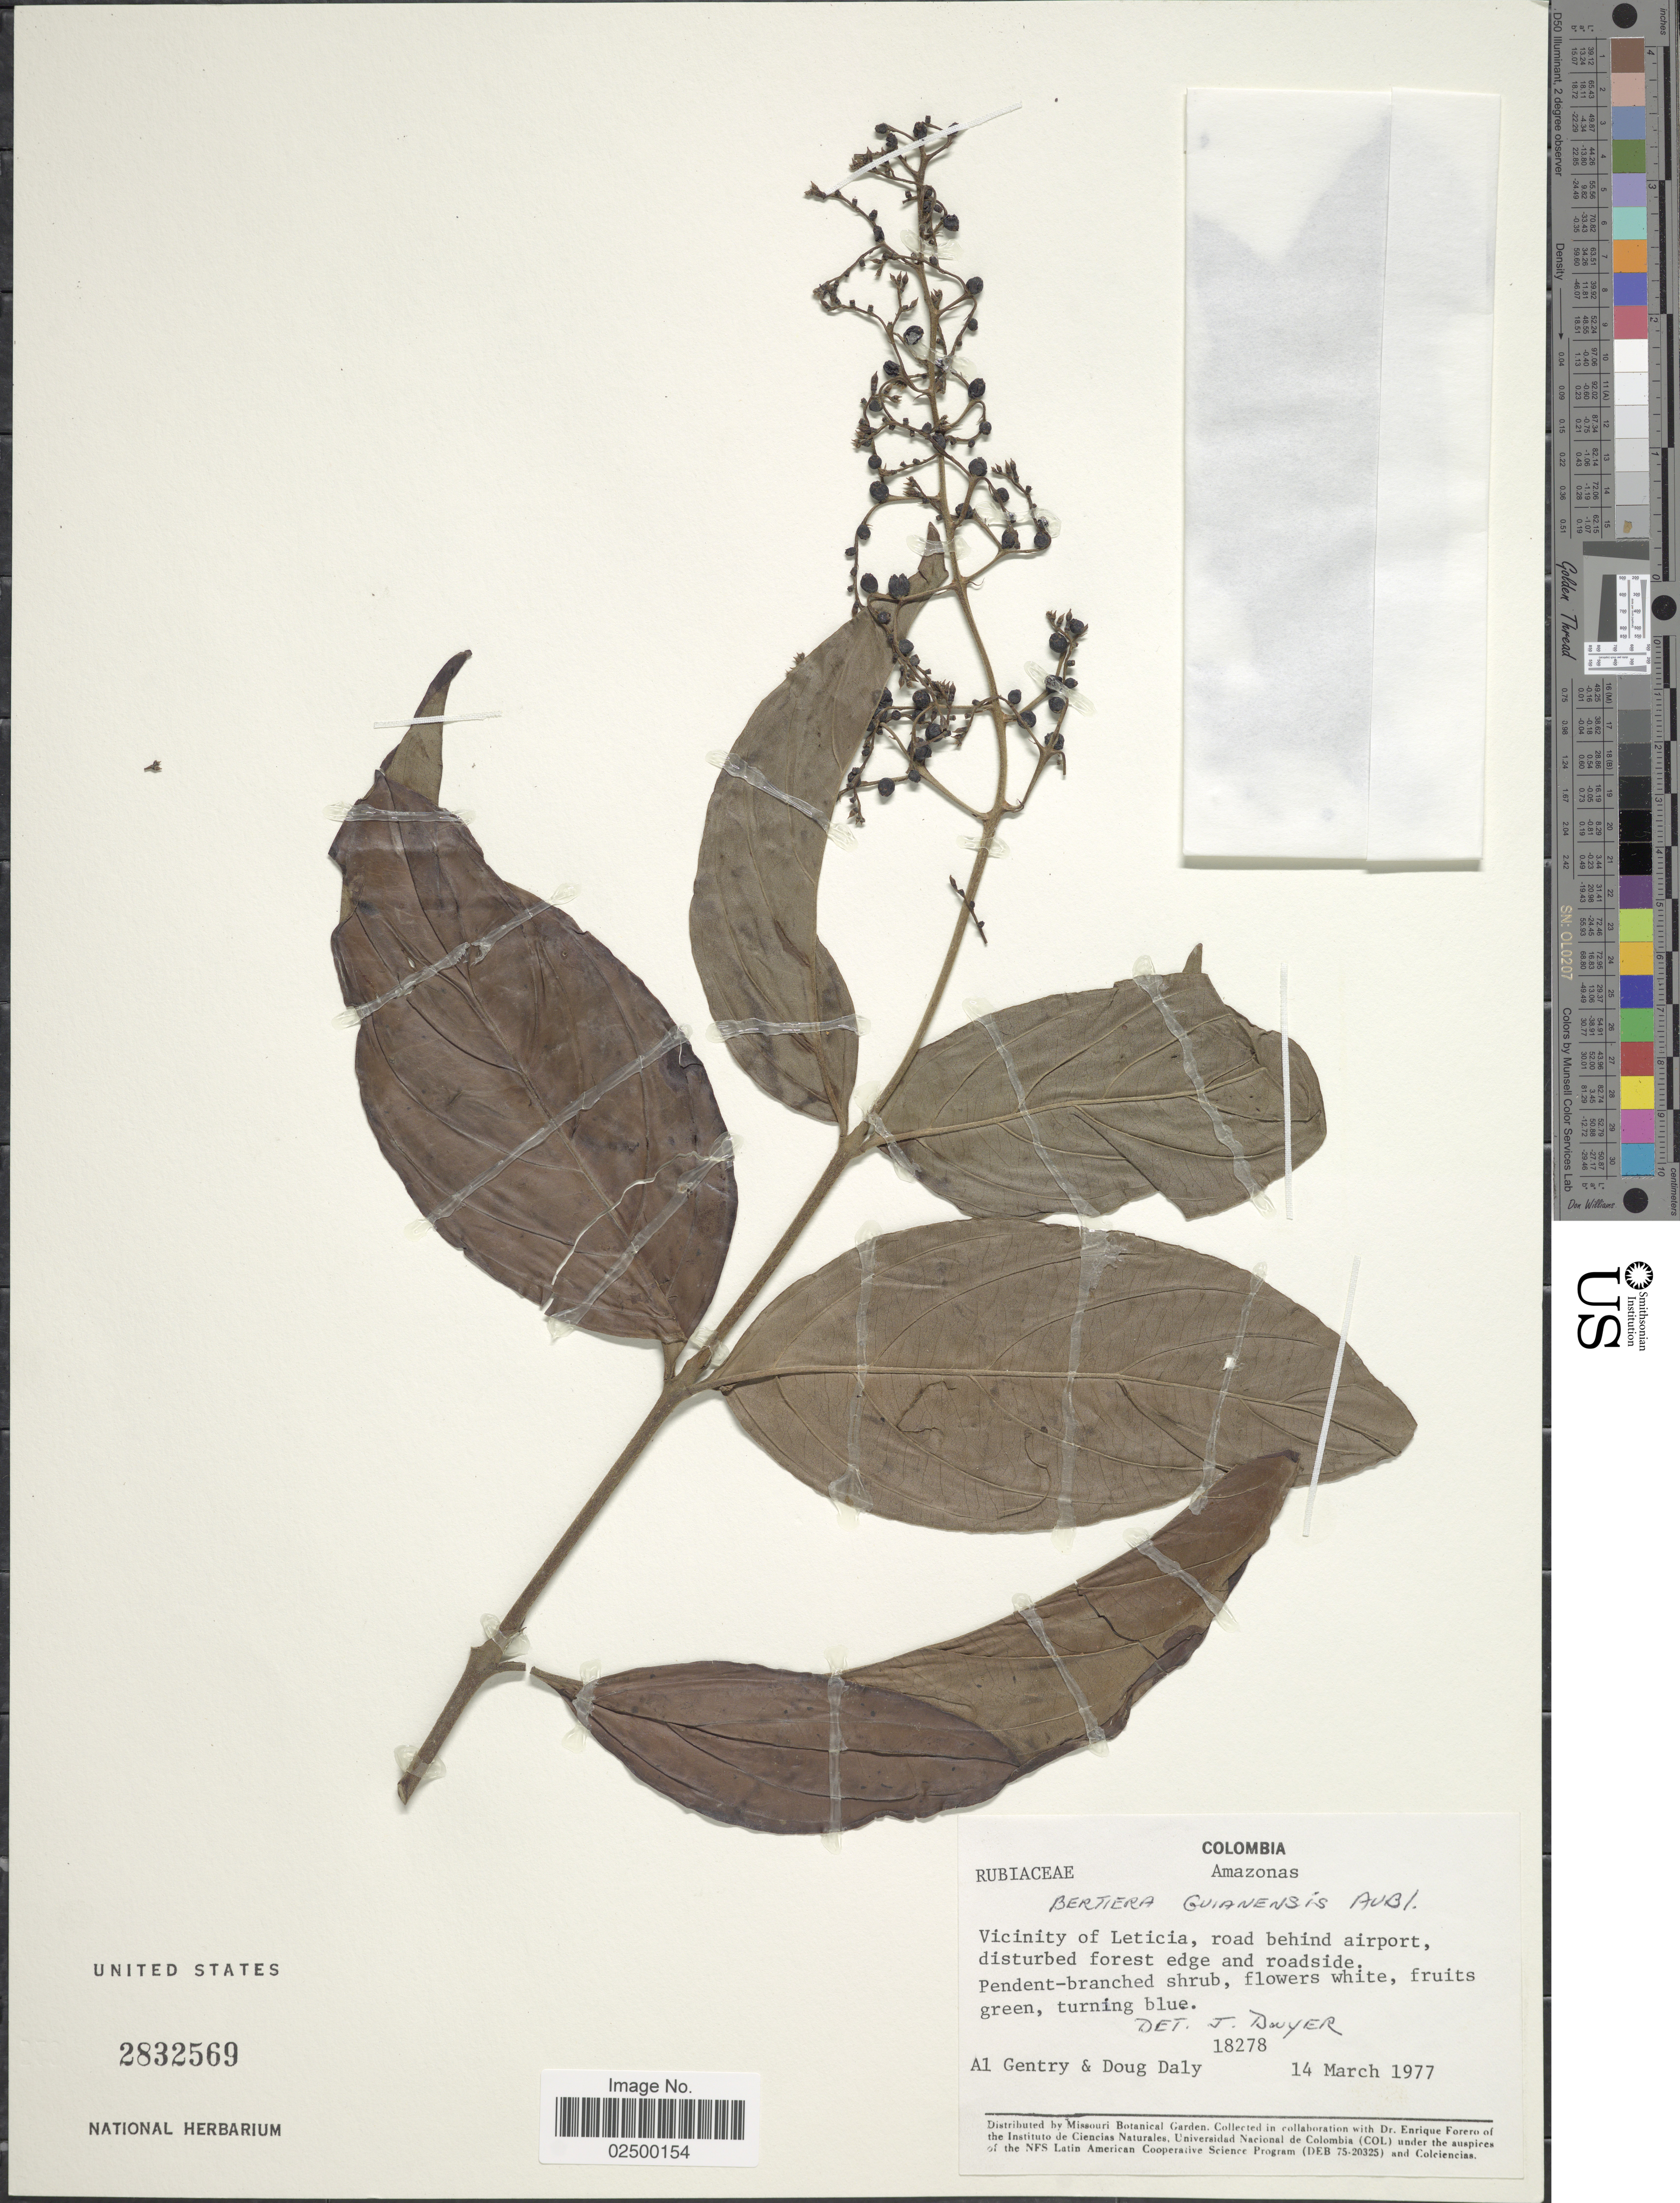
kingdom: Plantae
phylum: Tracheophyta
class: Magnoliopsida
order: Gentianales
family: Rubiaceae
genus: Bertiera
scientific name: Bertiera guianensis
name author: Aubl.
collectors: A. H. Gentry & D. C. Daly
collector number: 18278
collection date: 1977-03-14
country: Colombia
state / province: Amazônas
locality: Vicinity of Leticia, road behind airport, disturbed forest edge and roadside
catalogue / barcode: US 2832569